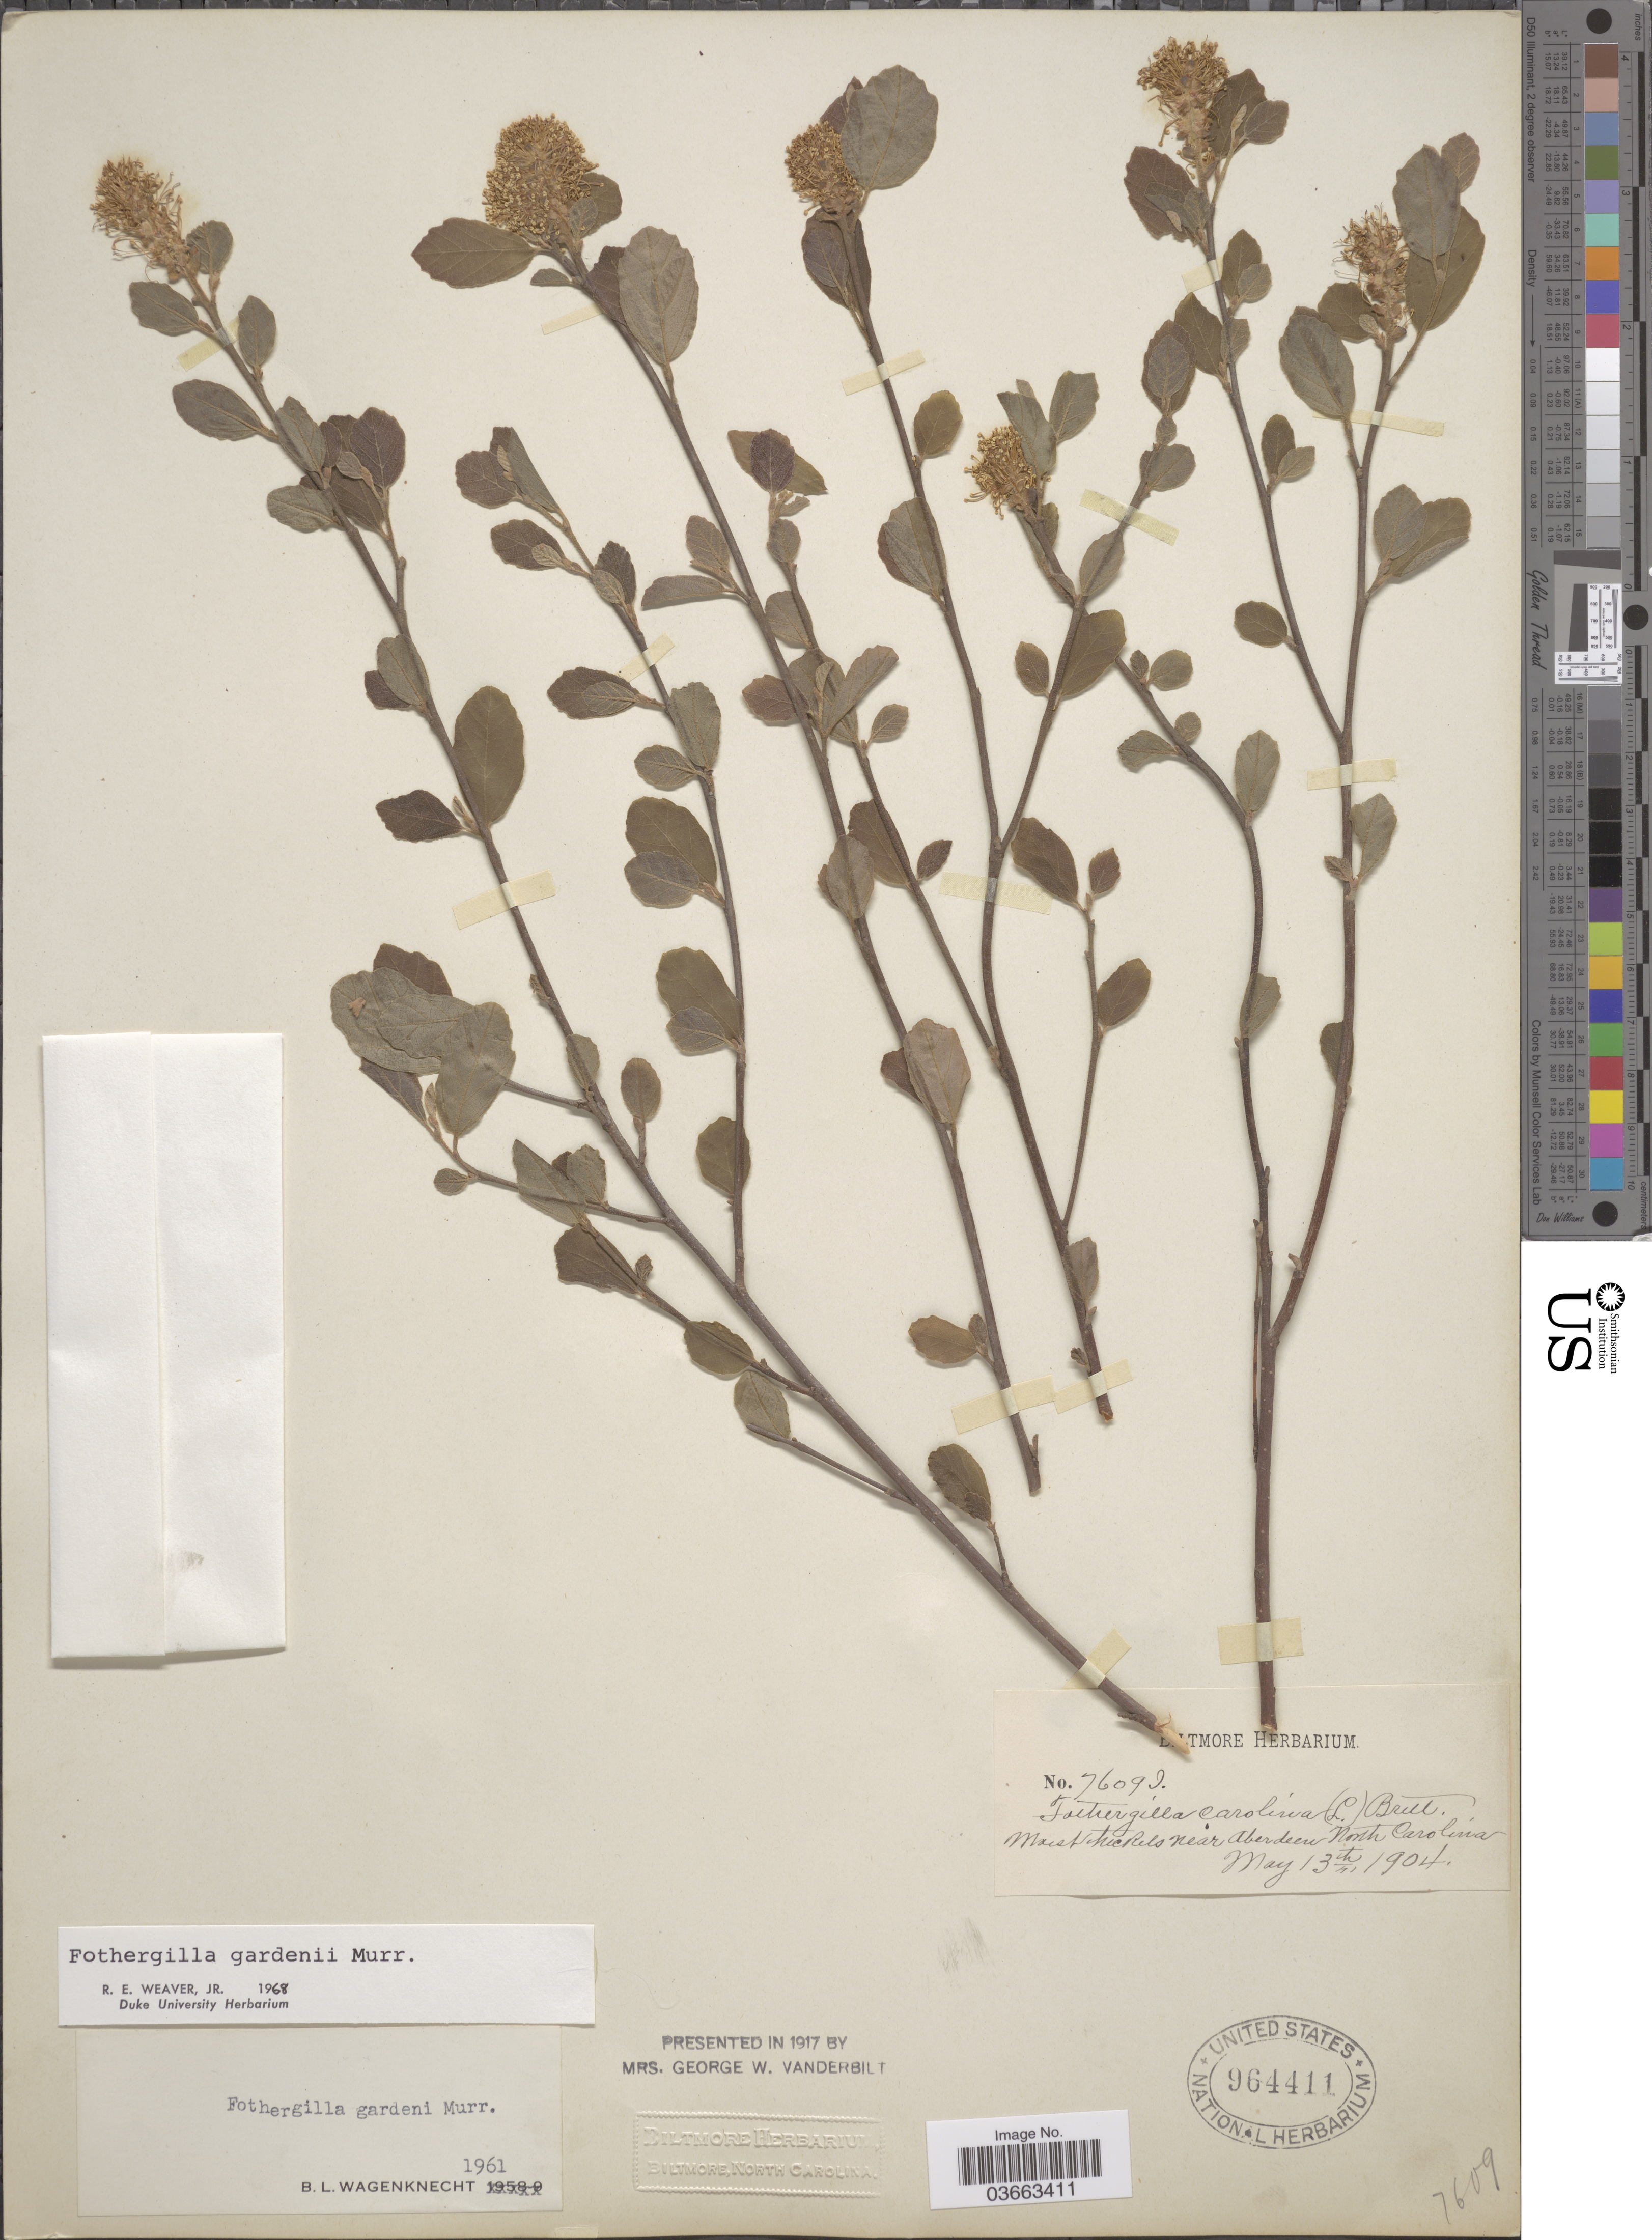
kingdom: Plantae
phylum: Tracheophyta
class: Magnoliopsida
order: Saxifragales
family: Hamamelidaceae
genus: Fothergilla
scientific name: Fothergilla gardenii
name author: L.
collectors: ex herb. Biltmore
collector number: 7609i*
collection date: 1904-05-13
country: United States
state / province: North Carolina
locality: Near Aberdeen.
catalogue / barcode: US 964411